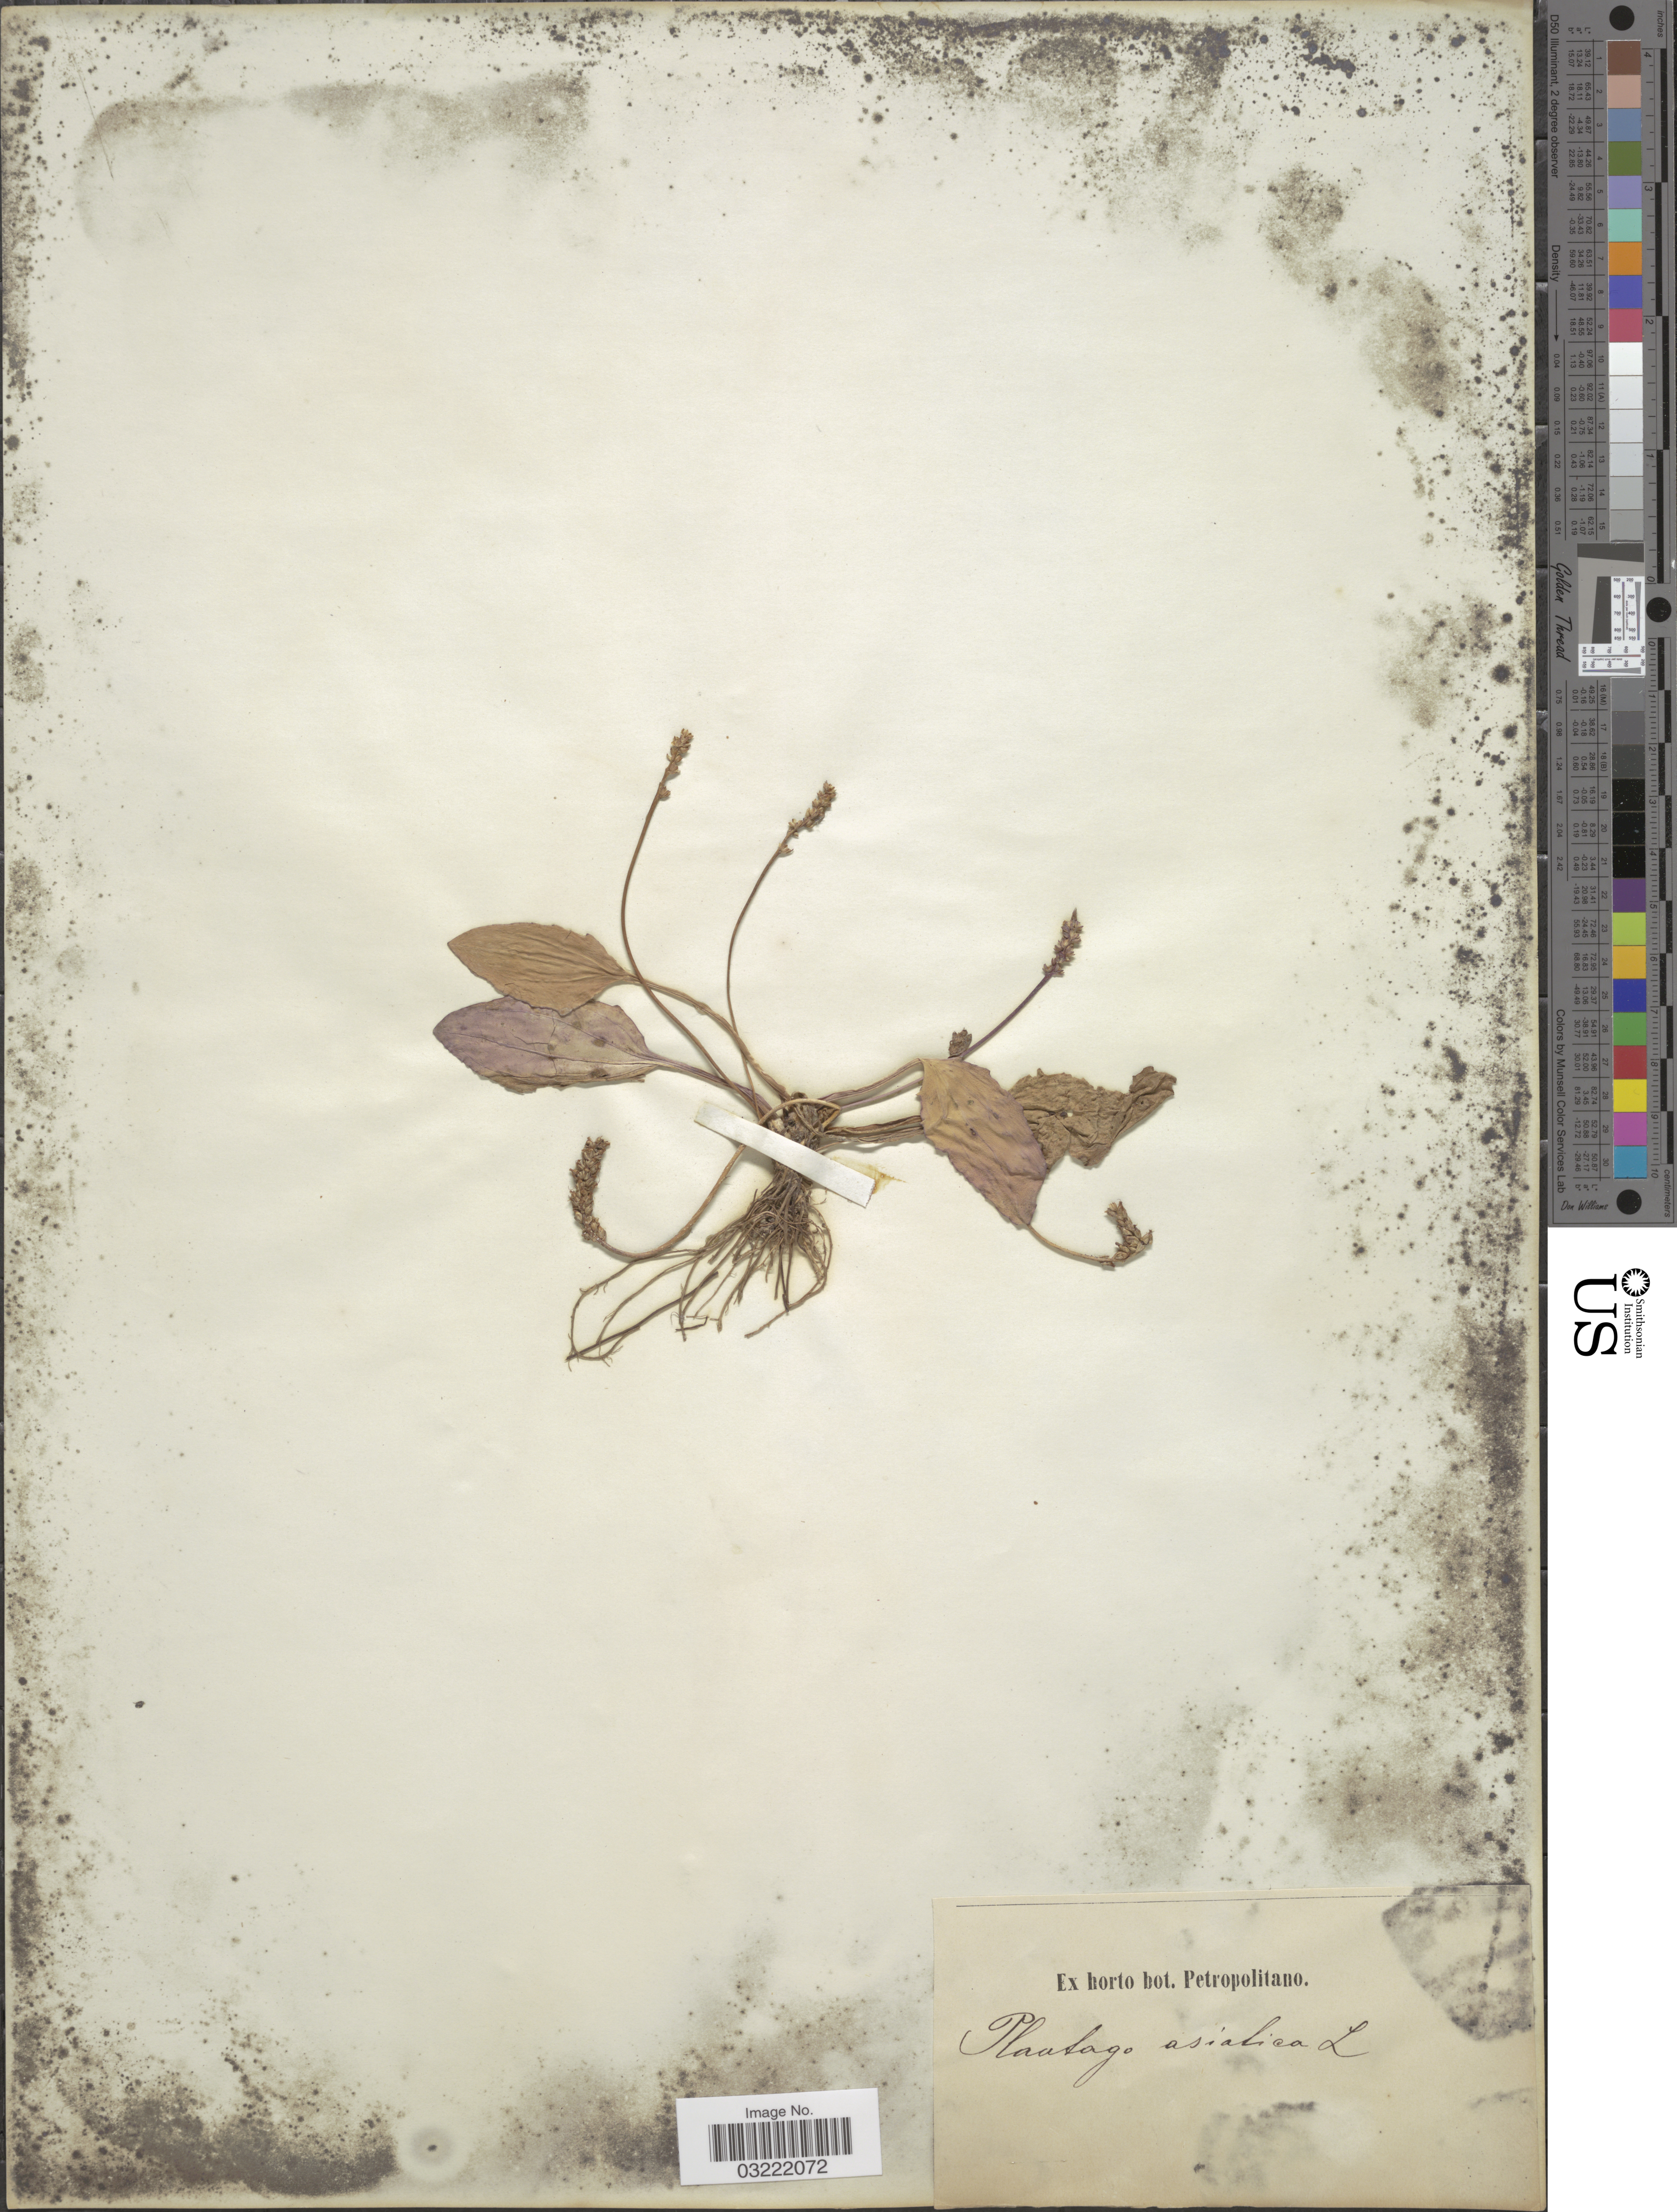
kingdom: Plantae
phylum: Tracheophyta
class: Magnoliopsida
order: Lamiales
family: Plantaginaceae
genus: Plantago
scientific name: Plantago asiatica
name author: L.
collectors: ex Horto Bot. Petropolitano